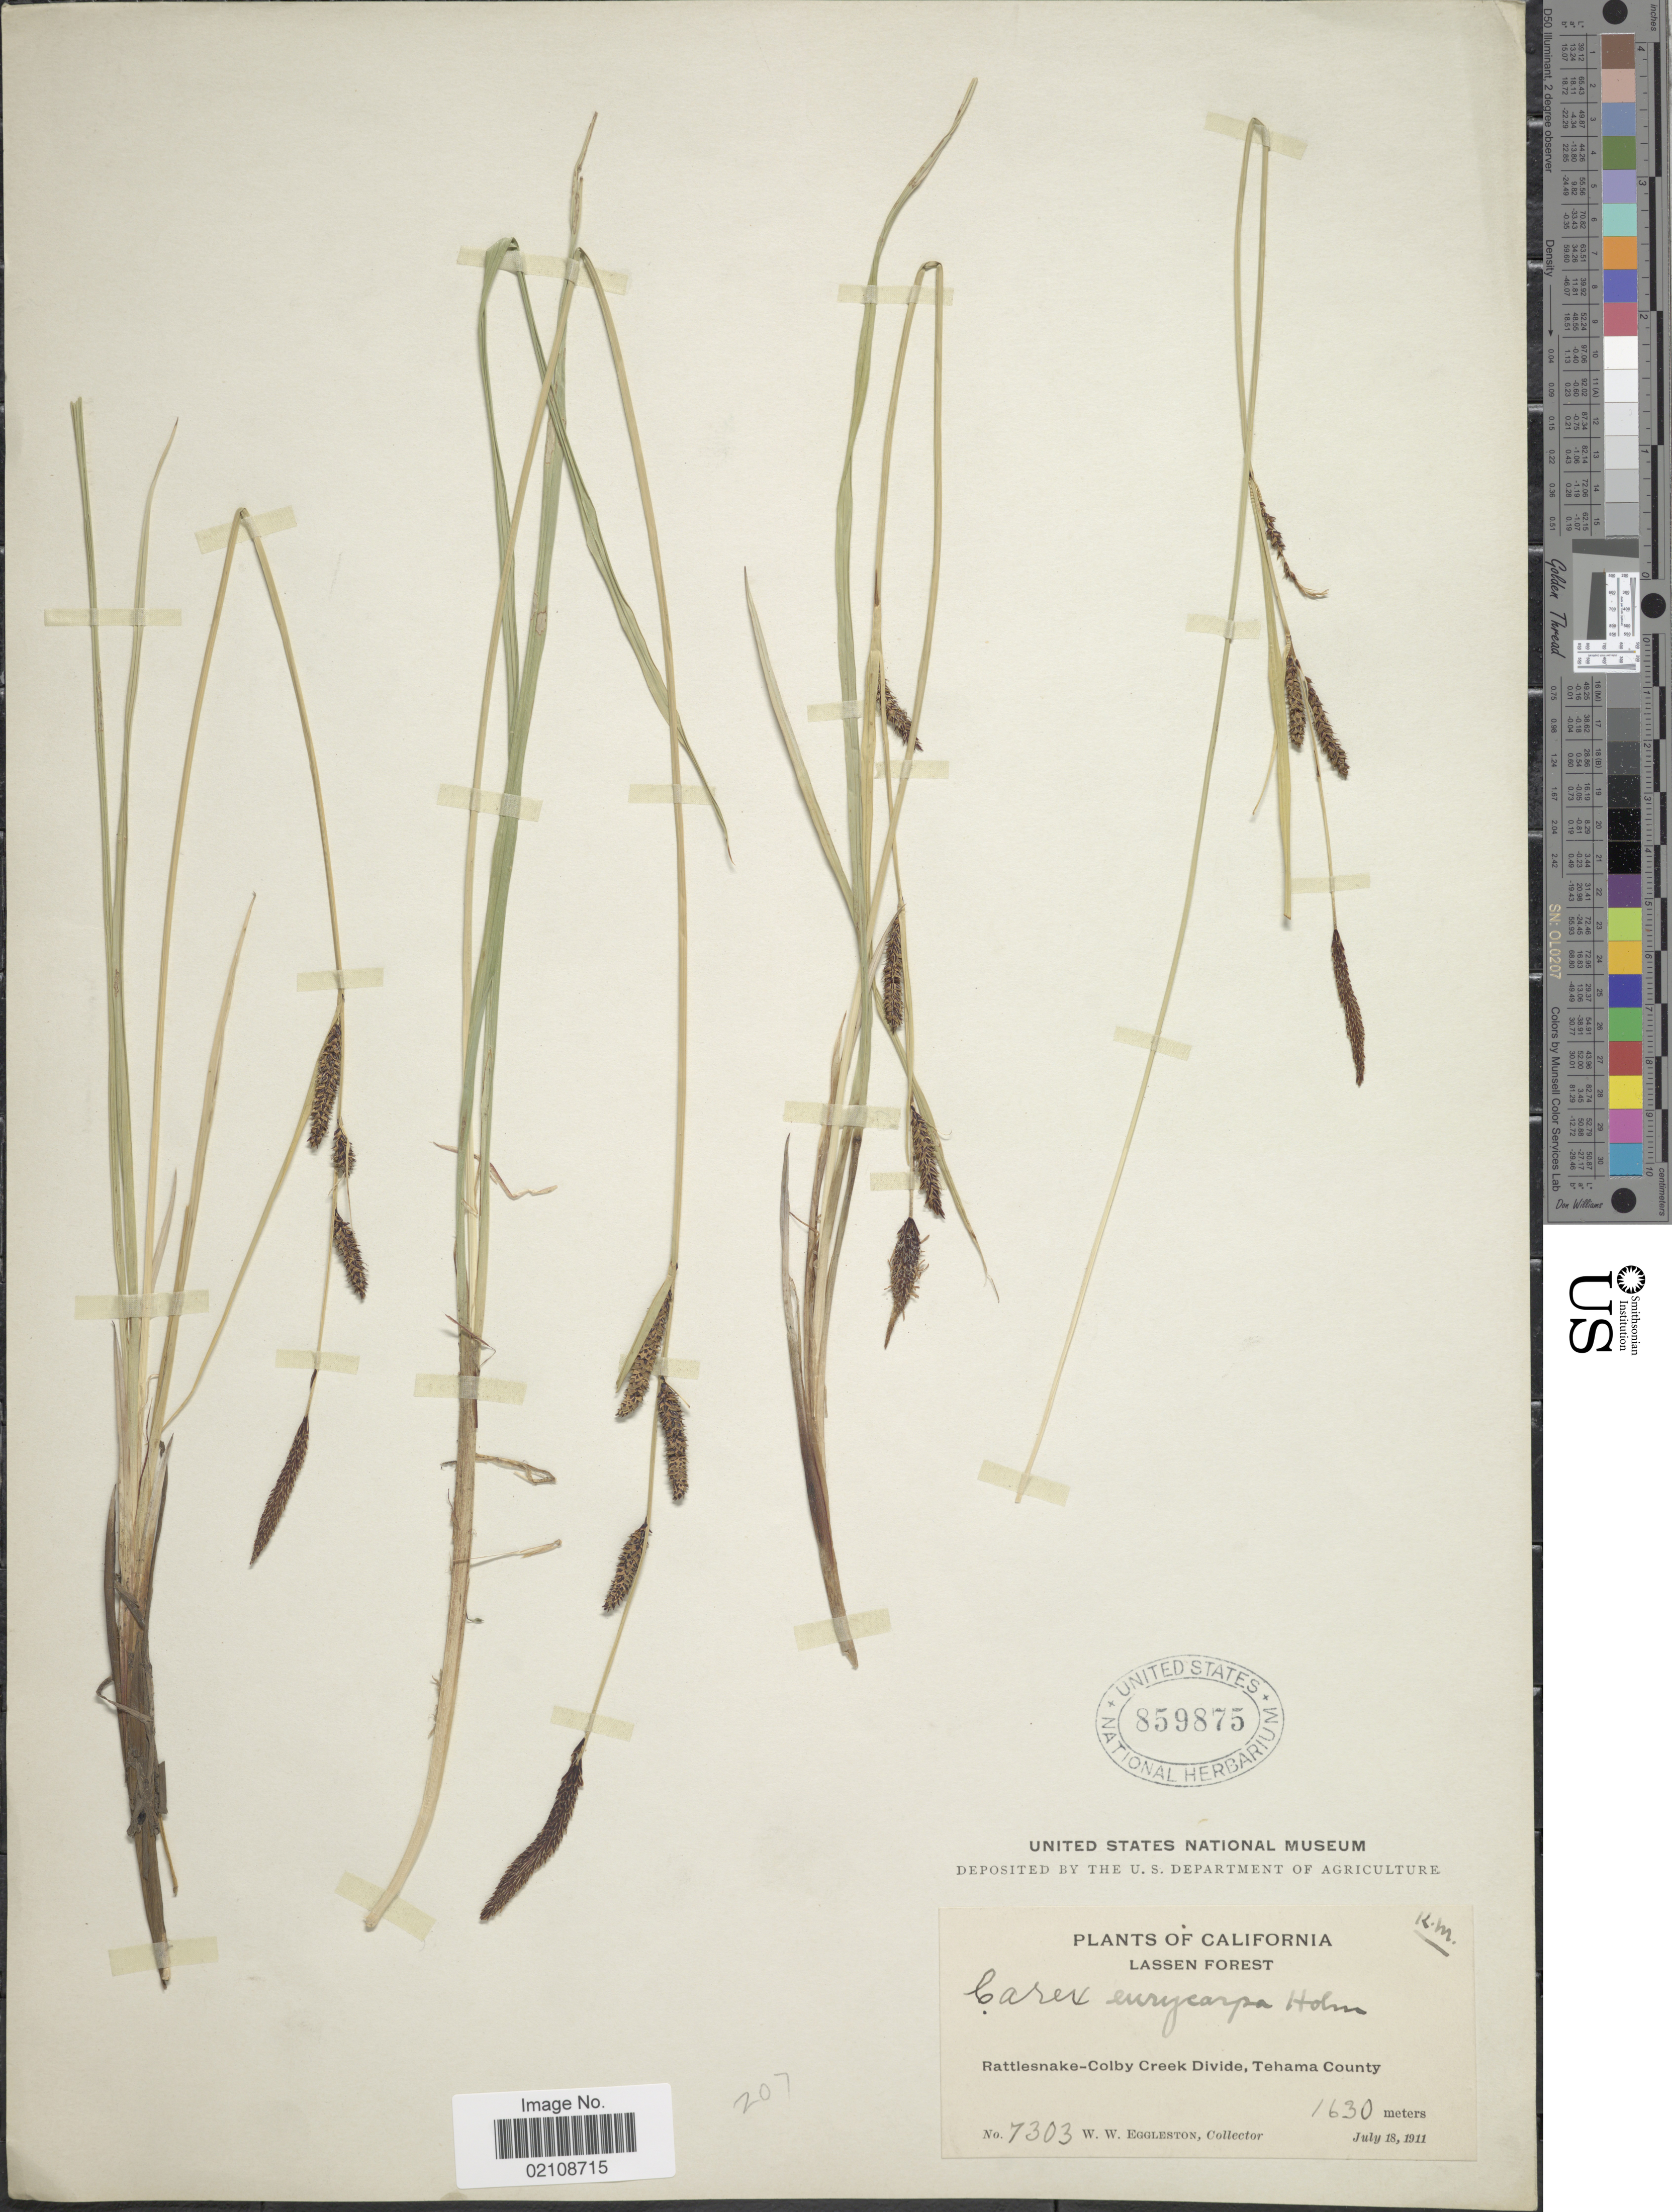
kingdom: Plantae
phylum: Tracheophyta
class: Liliopsida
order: Poales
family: Cyperaceae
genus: Carex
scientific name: Carex angustata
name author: Boott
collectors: W. W. Eggleston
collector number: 7303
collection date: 1911-08-18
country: United States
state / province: California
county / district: Tehama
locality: Lassen Forest, Rattlesnake-Colby Creek Divide, Tehama County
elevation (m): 1630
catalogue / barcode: US 859875